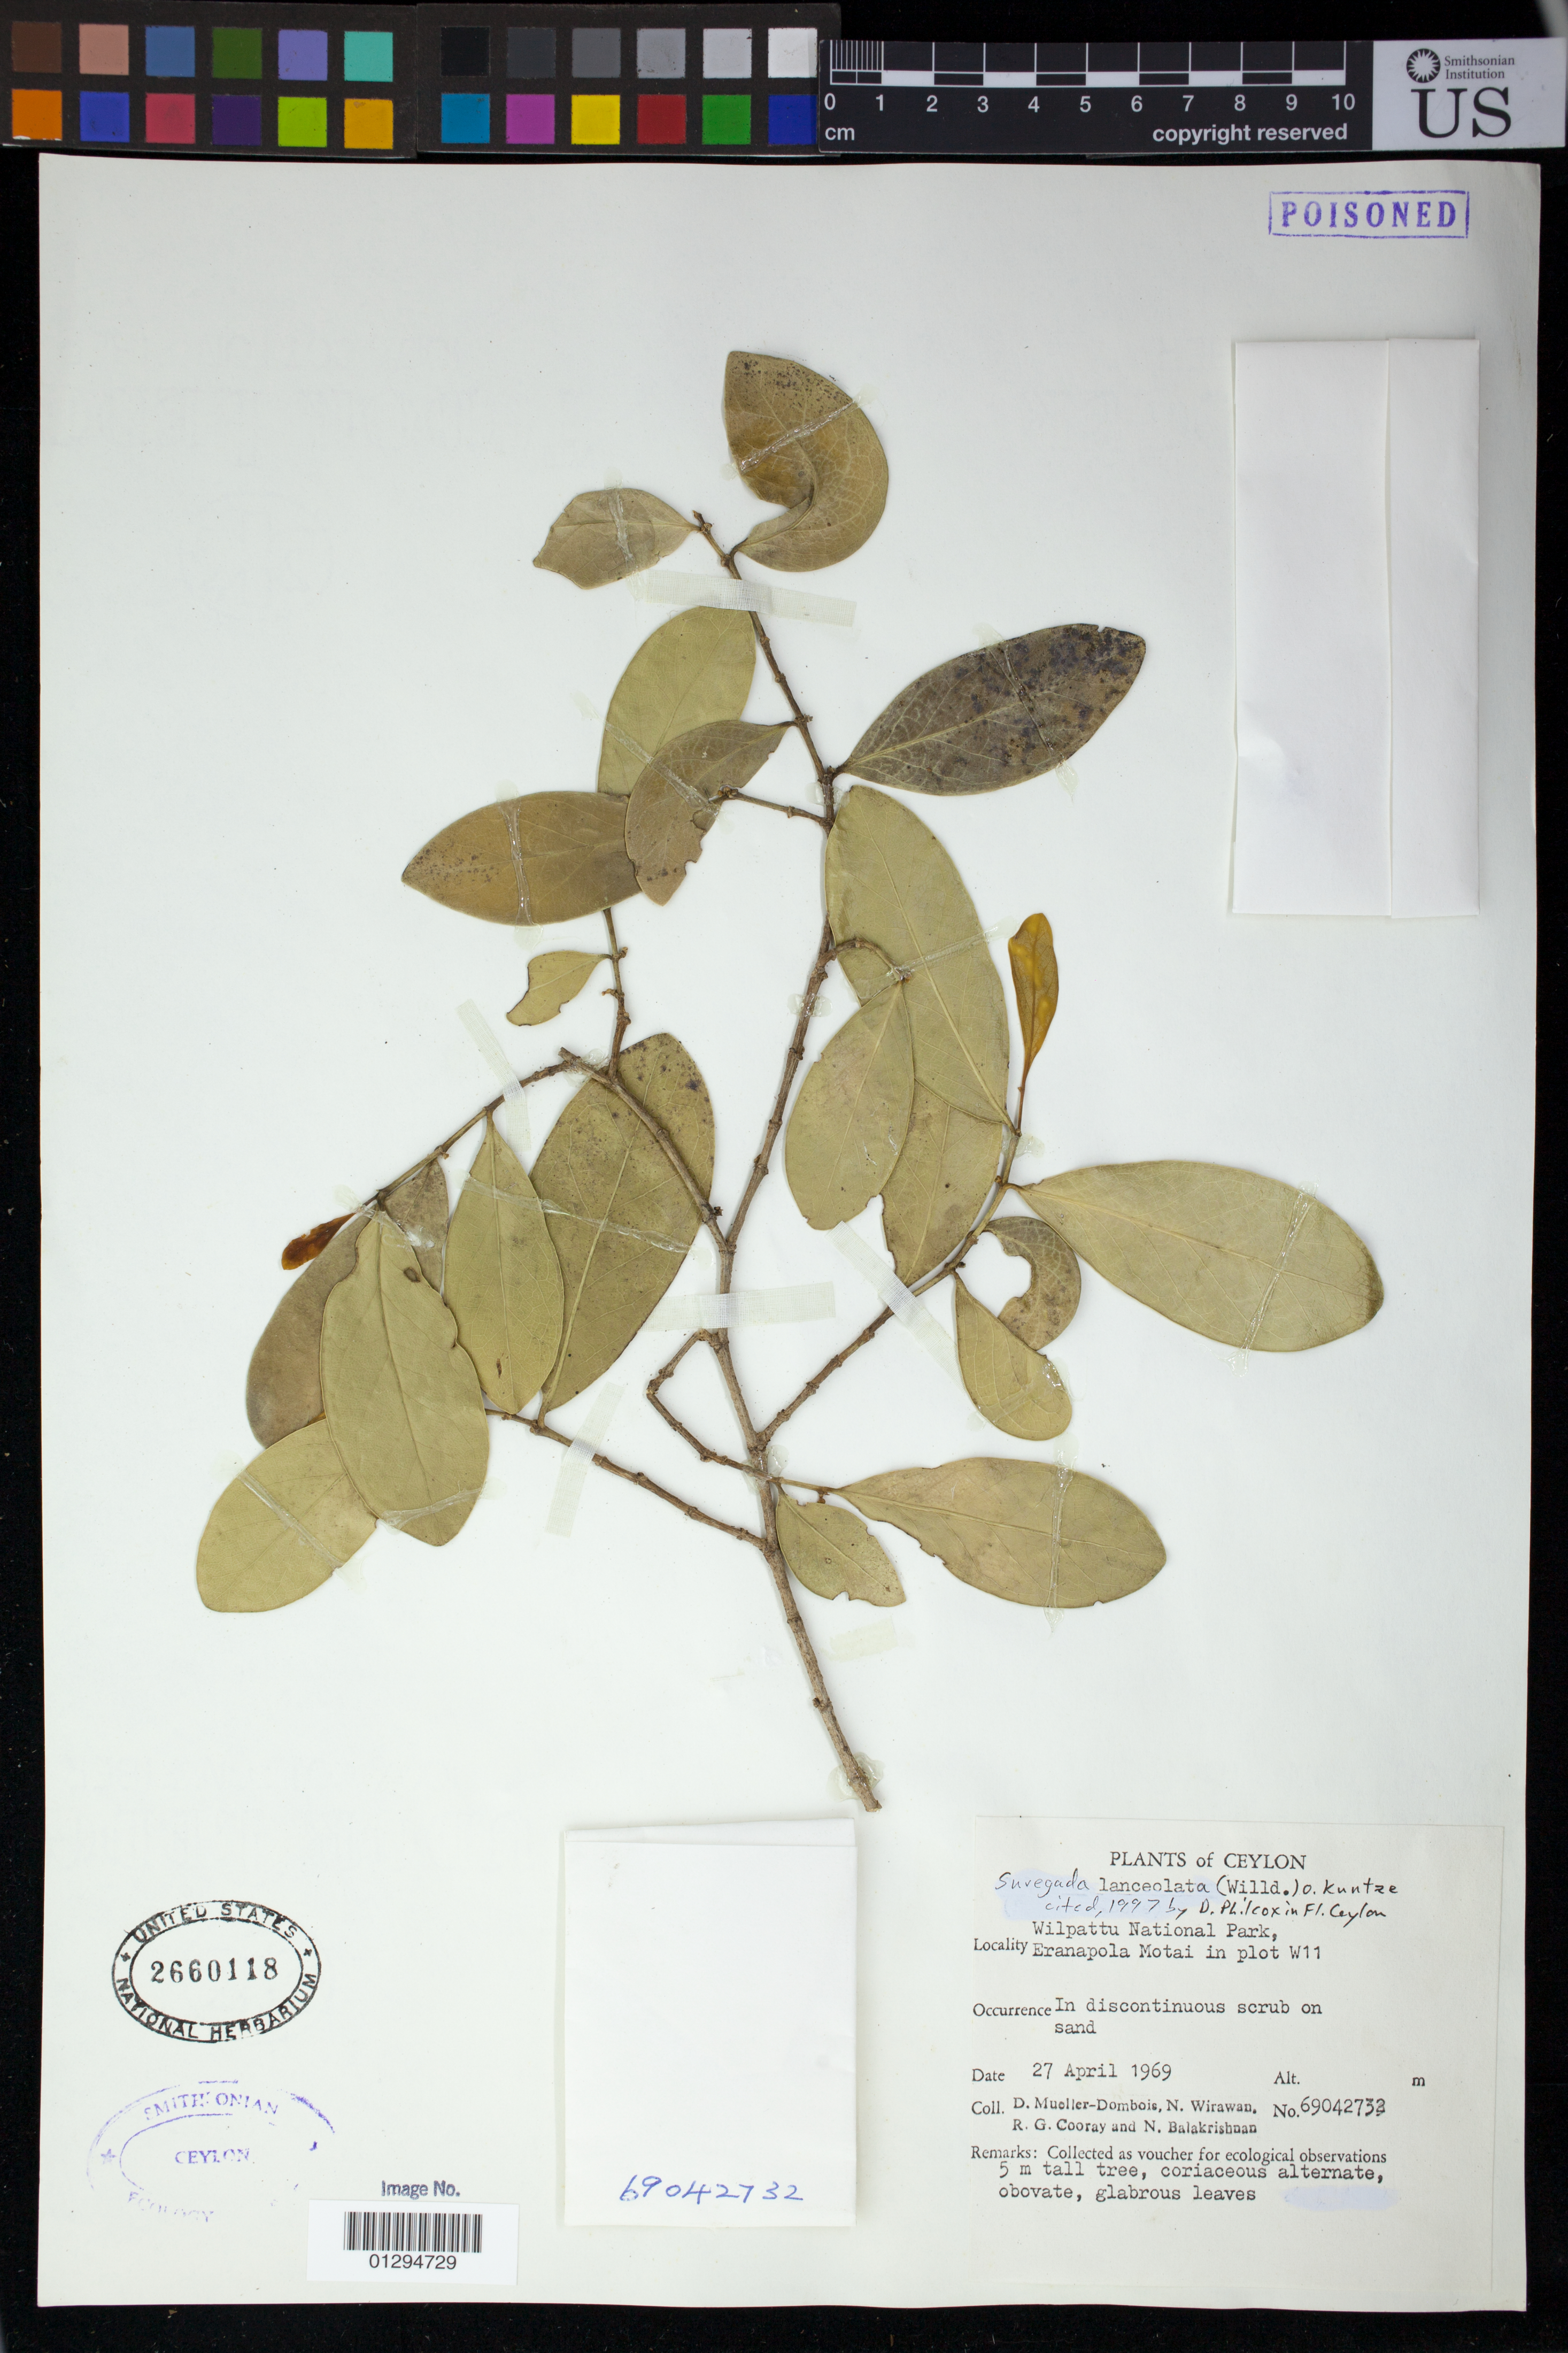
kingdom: Plantae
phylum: Tracheophyta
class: Magnoliopsida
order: Malpighiales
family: Euphorbiaceae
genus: Suregada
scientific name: Suregada lanceolata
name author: (Willd.) Kuntze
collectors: D. Mueller-Dombois, N. Wirawan, R. Cooray & N. Balakrishnan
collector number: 69042732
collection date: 1969-04-27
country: Sri Lanka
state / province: North Western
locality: Wilpattu National Park, Eranapola Motai [Eranapala Moddai] in plot W11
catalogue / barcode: US 2660118